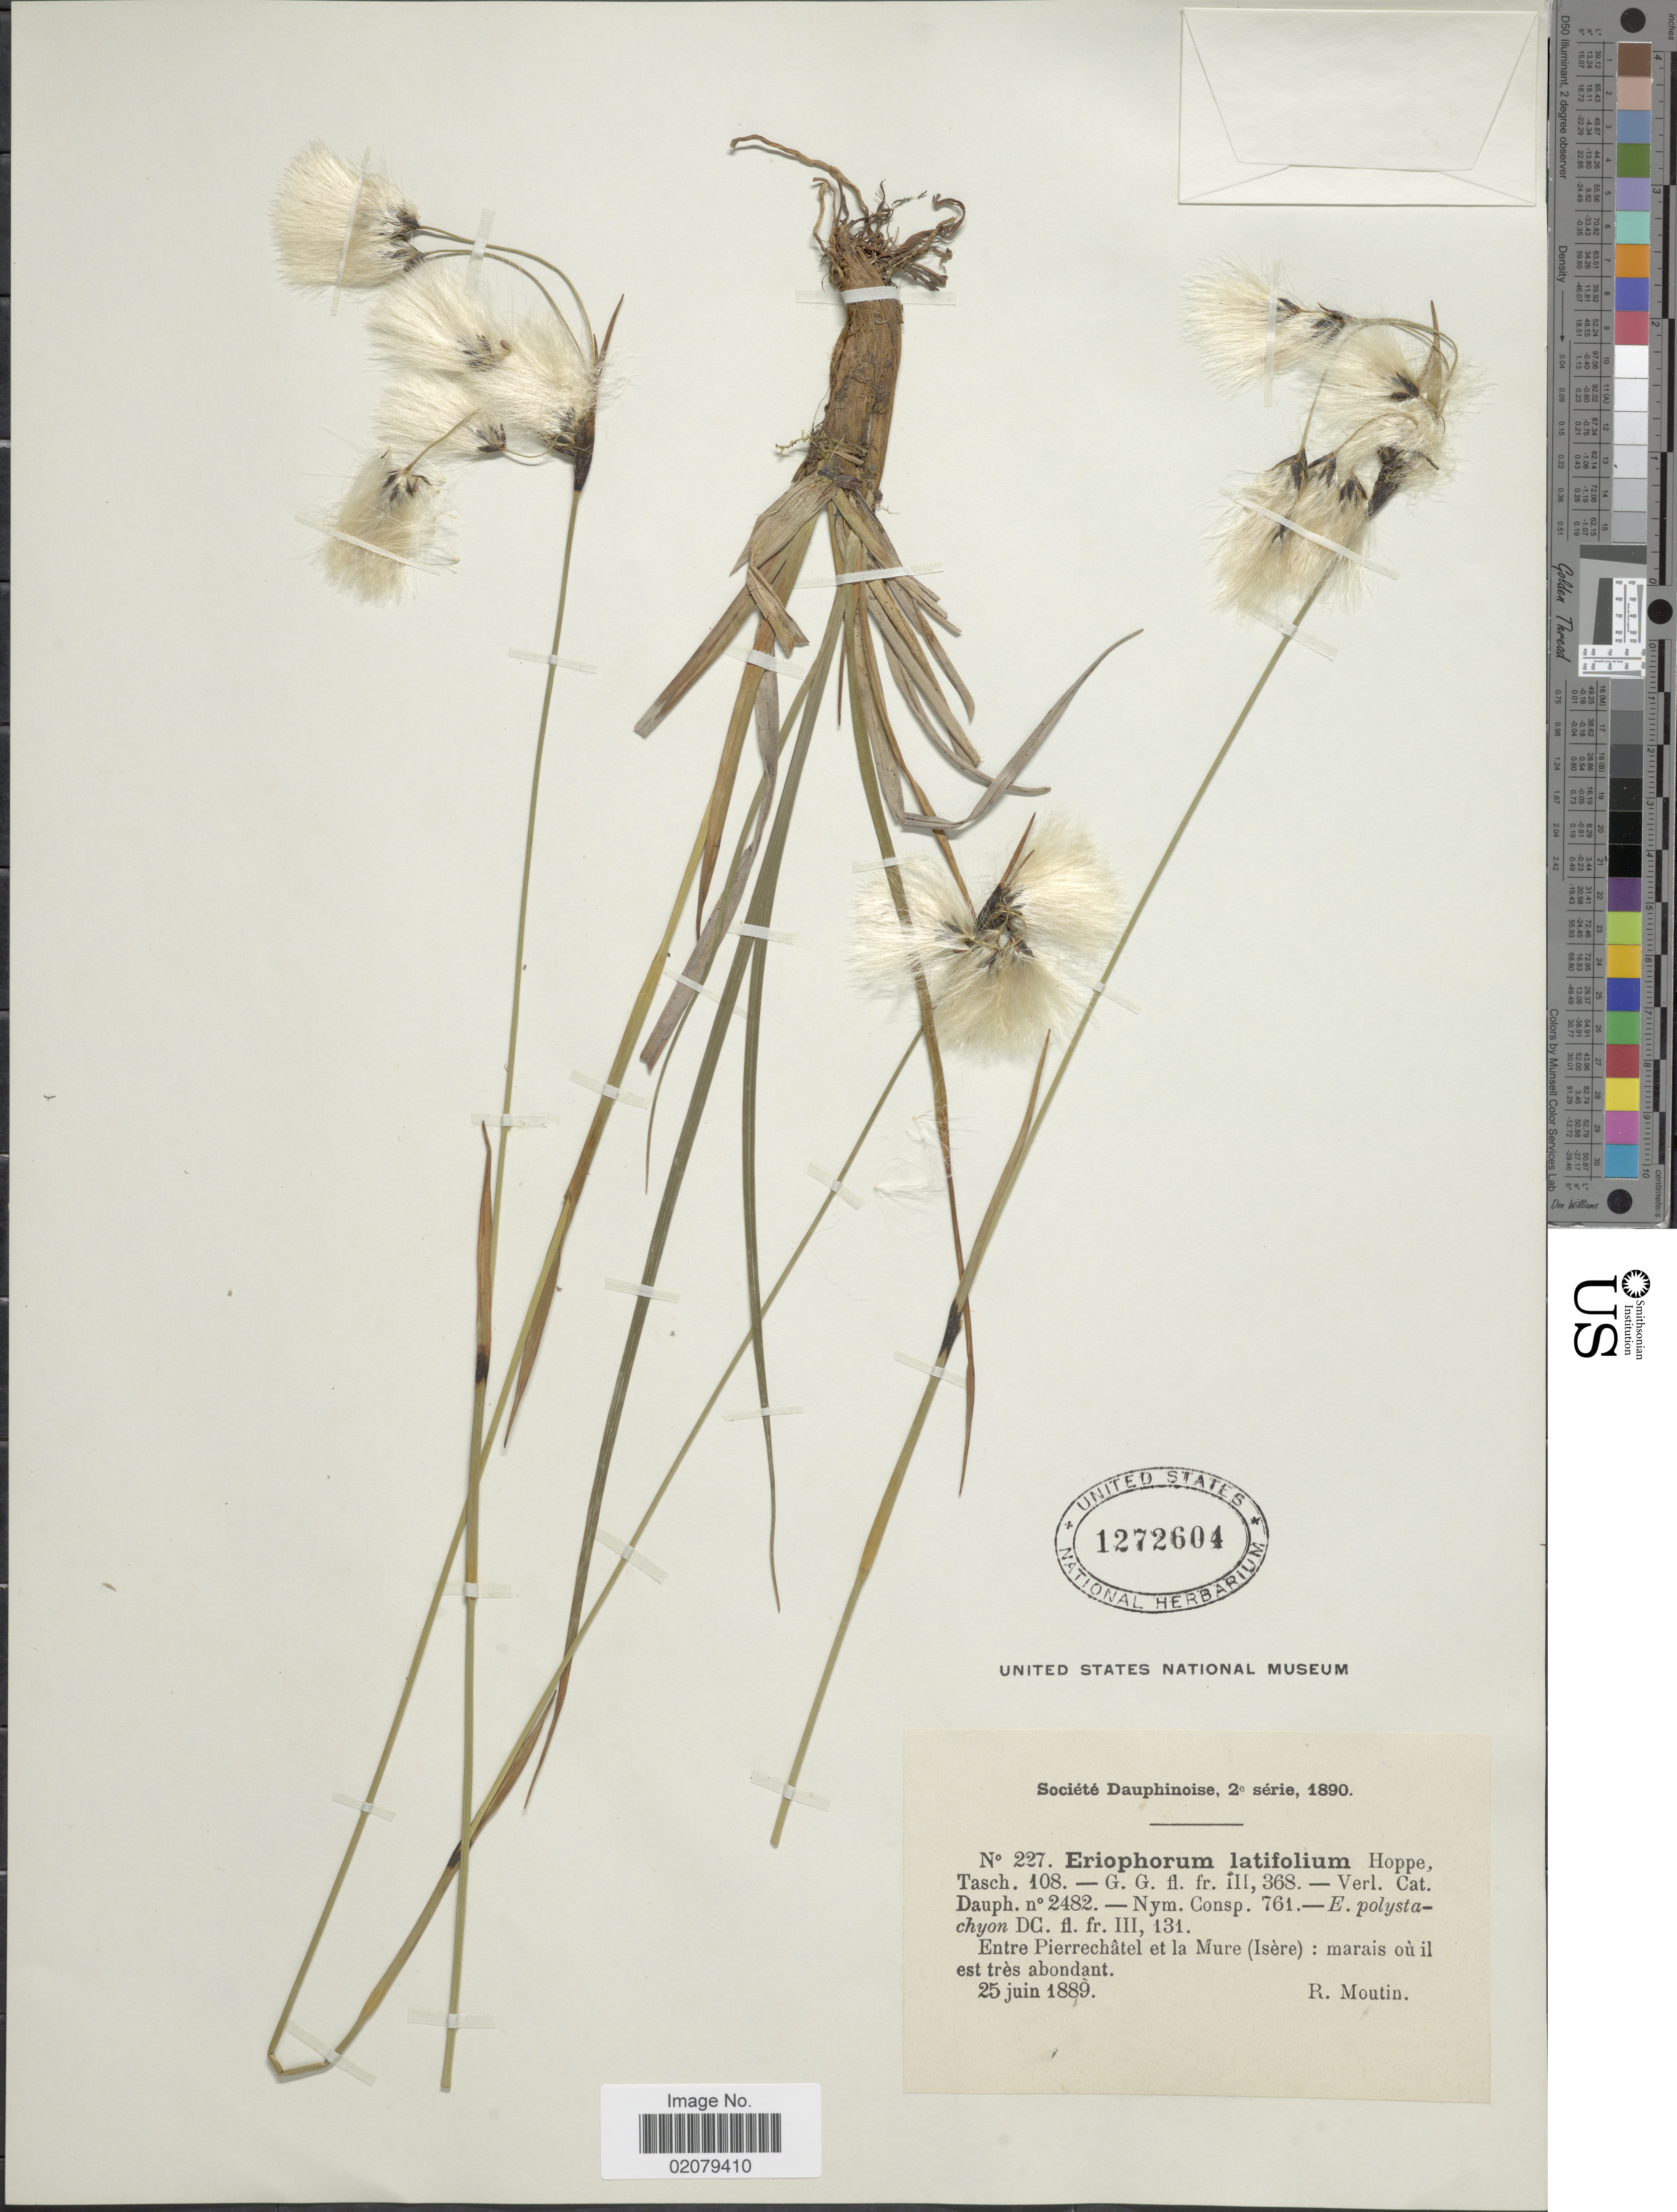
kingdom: Plantae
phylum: Tracheophyta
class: Liliopsida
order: Poales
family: Cyperaceae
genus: Eriophorum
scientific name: Eriophorum latifolium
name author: Hoppe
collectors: R. Moutin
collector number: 227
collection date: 1889-06-25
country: France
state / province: Auvergne-Rhône-Alpes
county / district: Isère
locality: Entre Pierre-Châtel et la Mure (Isere): marais ou il est tres abondant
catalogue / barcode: US 1272604